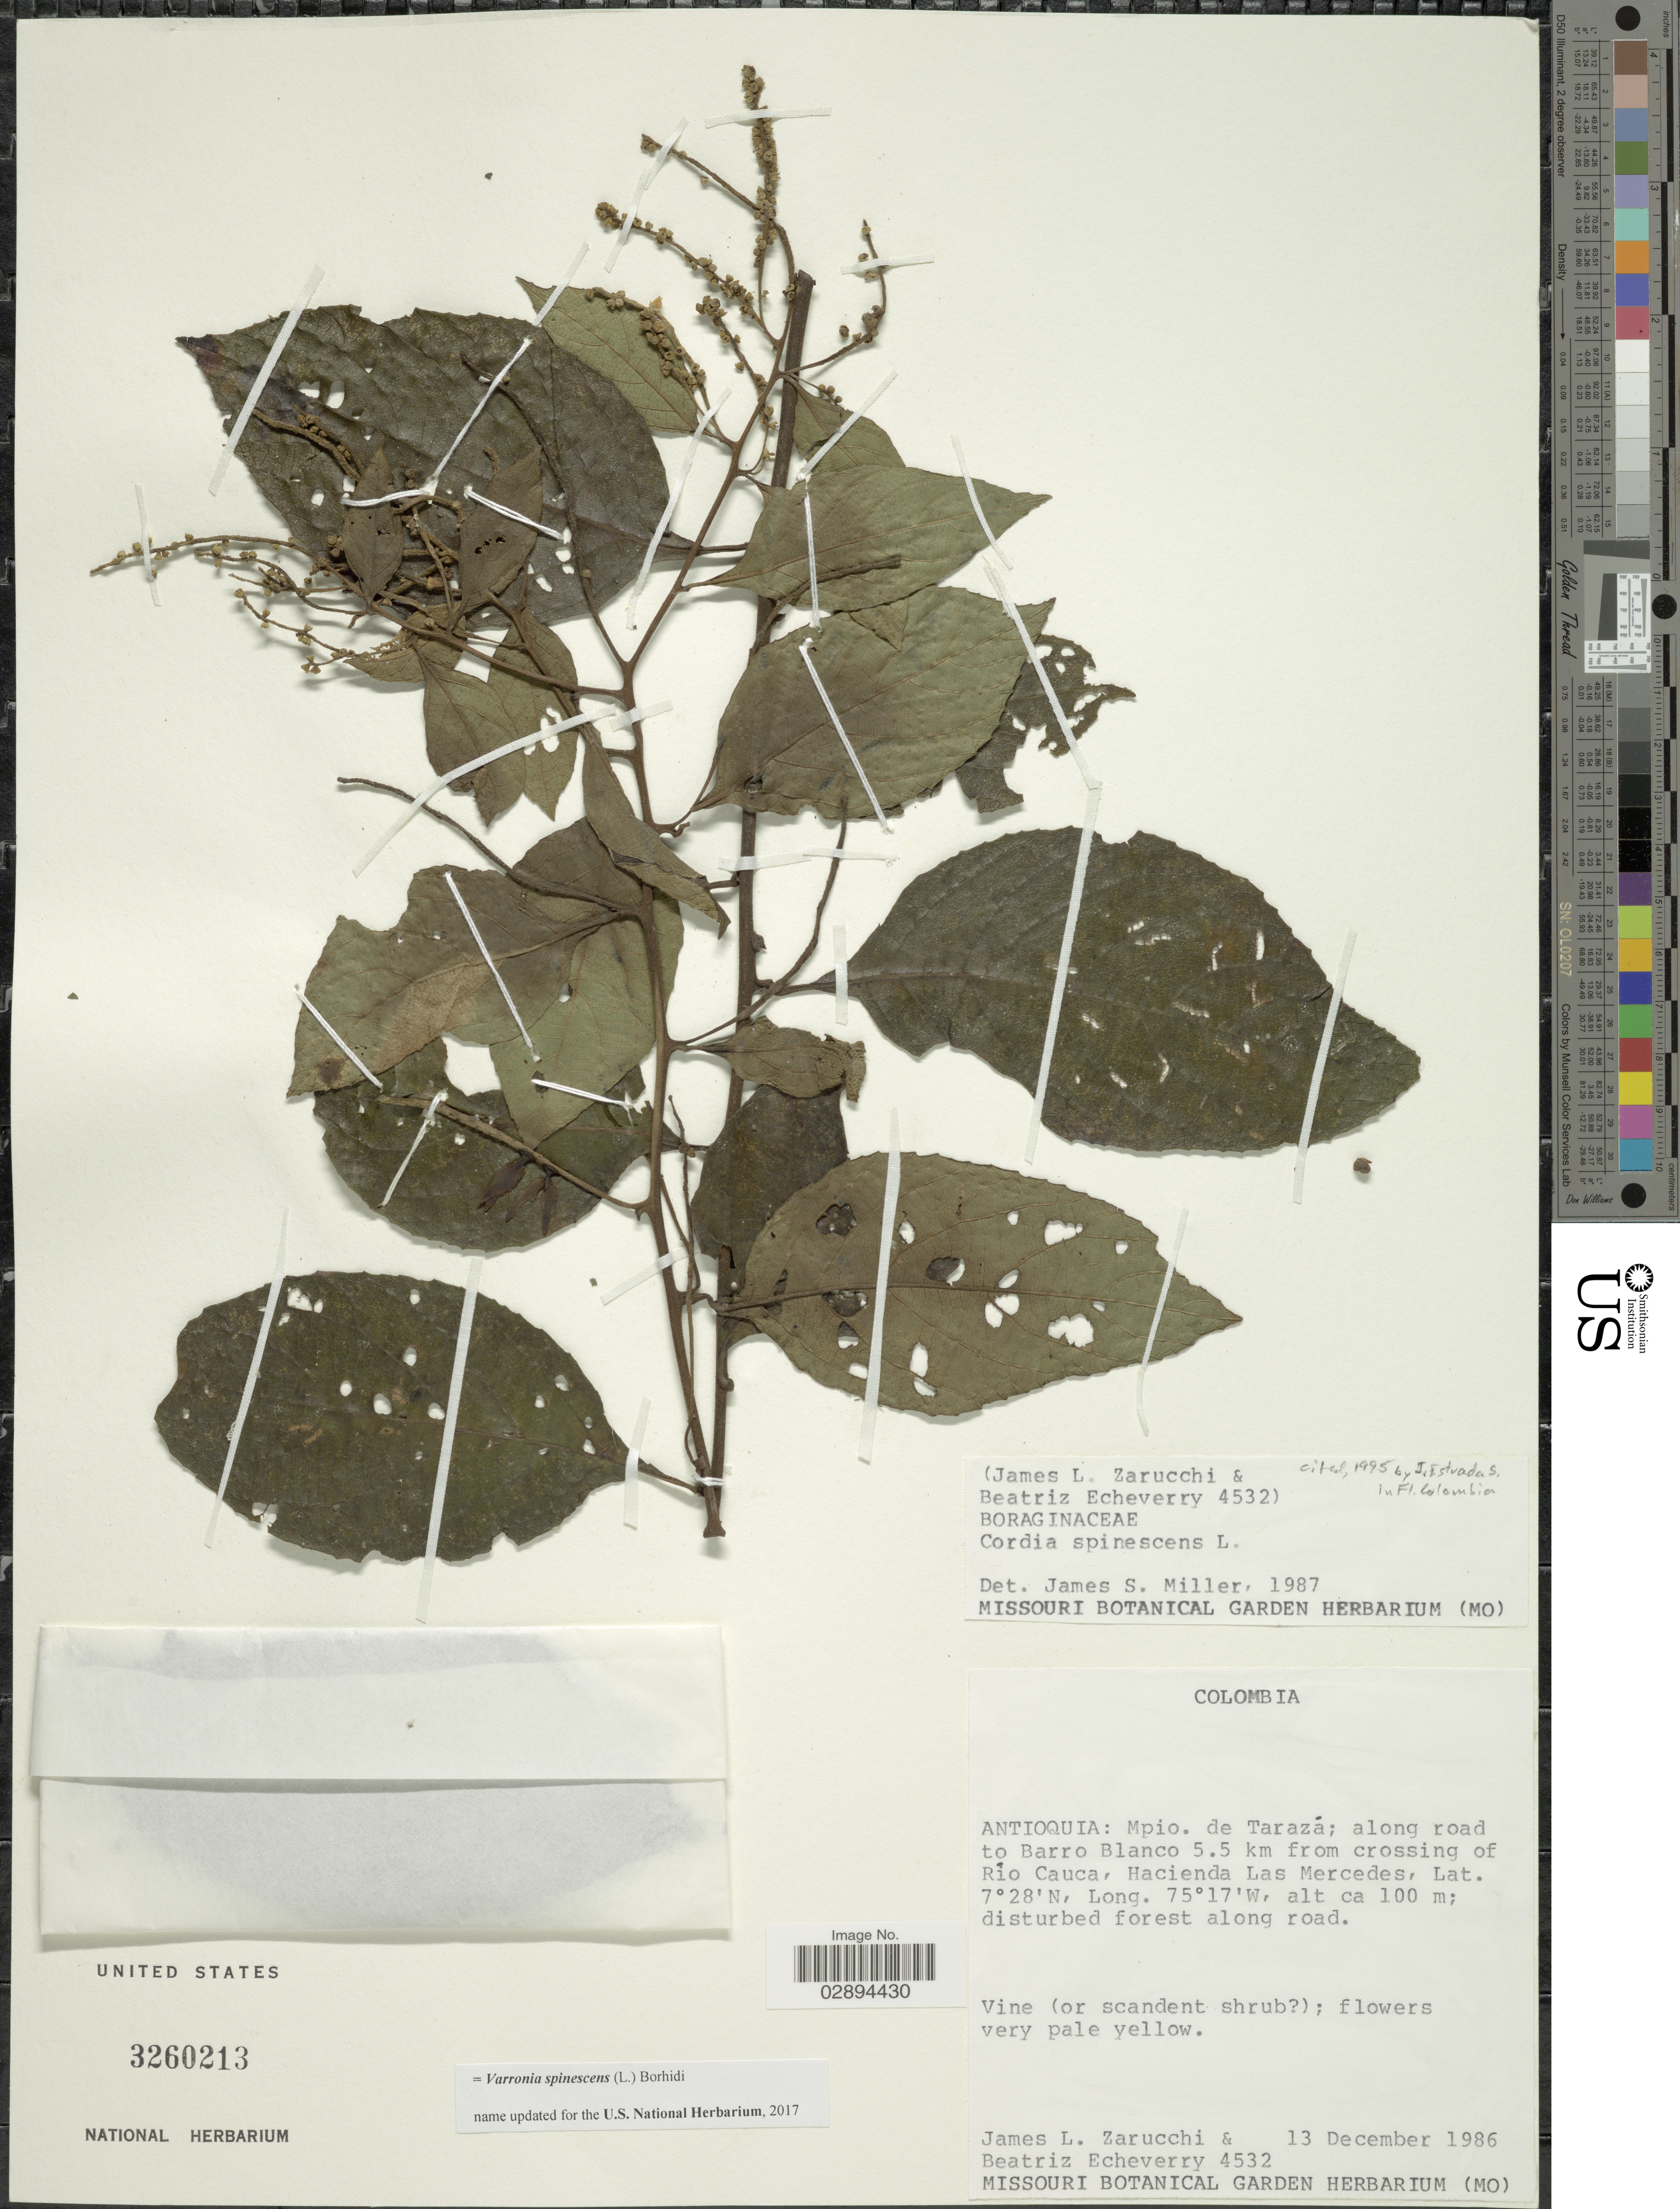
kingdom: Plantae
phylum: Tracheophyta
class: Magnoliopsida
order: Boraginales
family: Cordiaceae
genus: Varronia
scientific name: Varronia spinescens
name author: (L.) Borhidi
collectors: J. L. Zarucchi & B. Echeverry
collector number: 4532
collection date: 1986-12-13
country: Colombia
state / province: Antioquia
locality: Mpio. de Tarazá, along road to Barro Blanco 5.5 km from crossing of Río Cauca, Hacienda Las Mercedes.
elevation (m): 100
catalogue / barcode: US 3260213